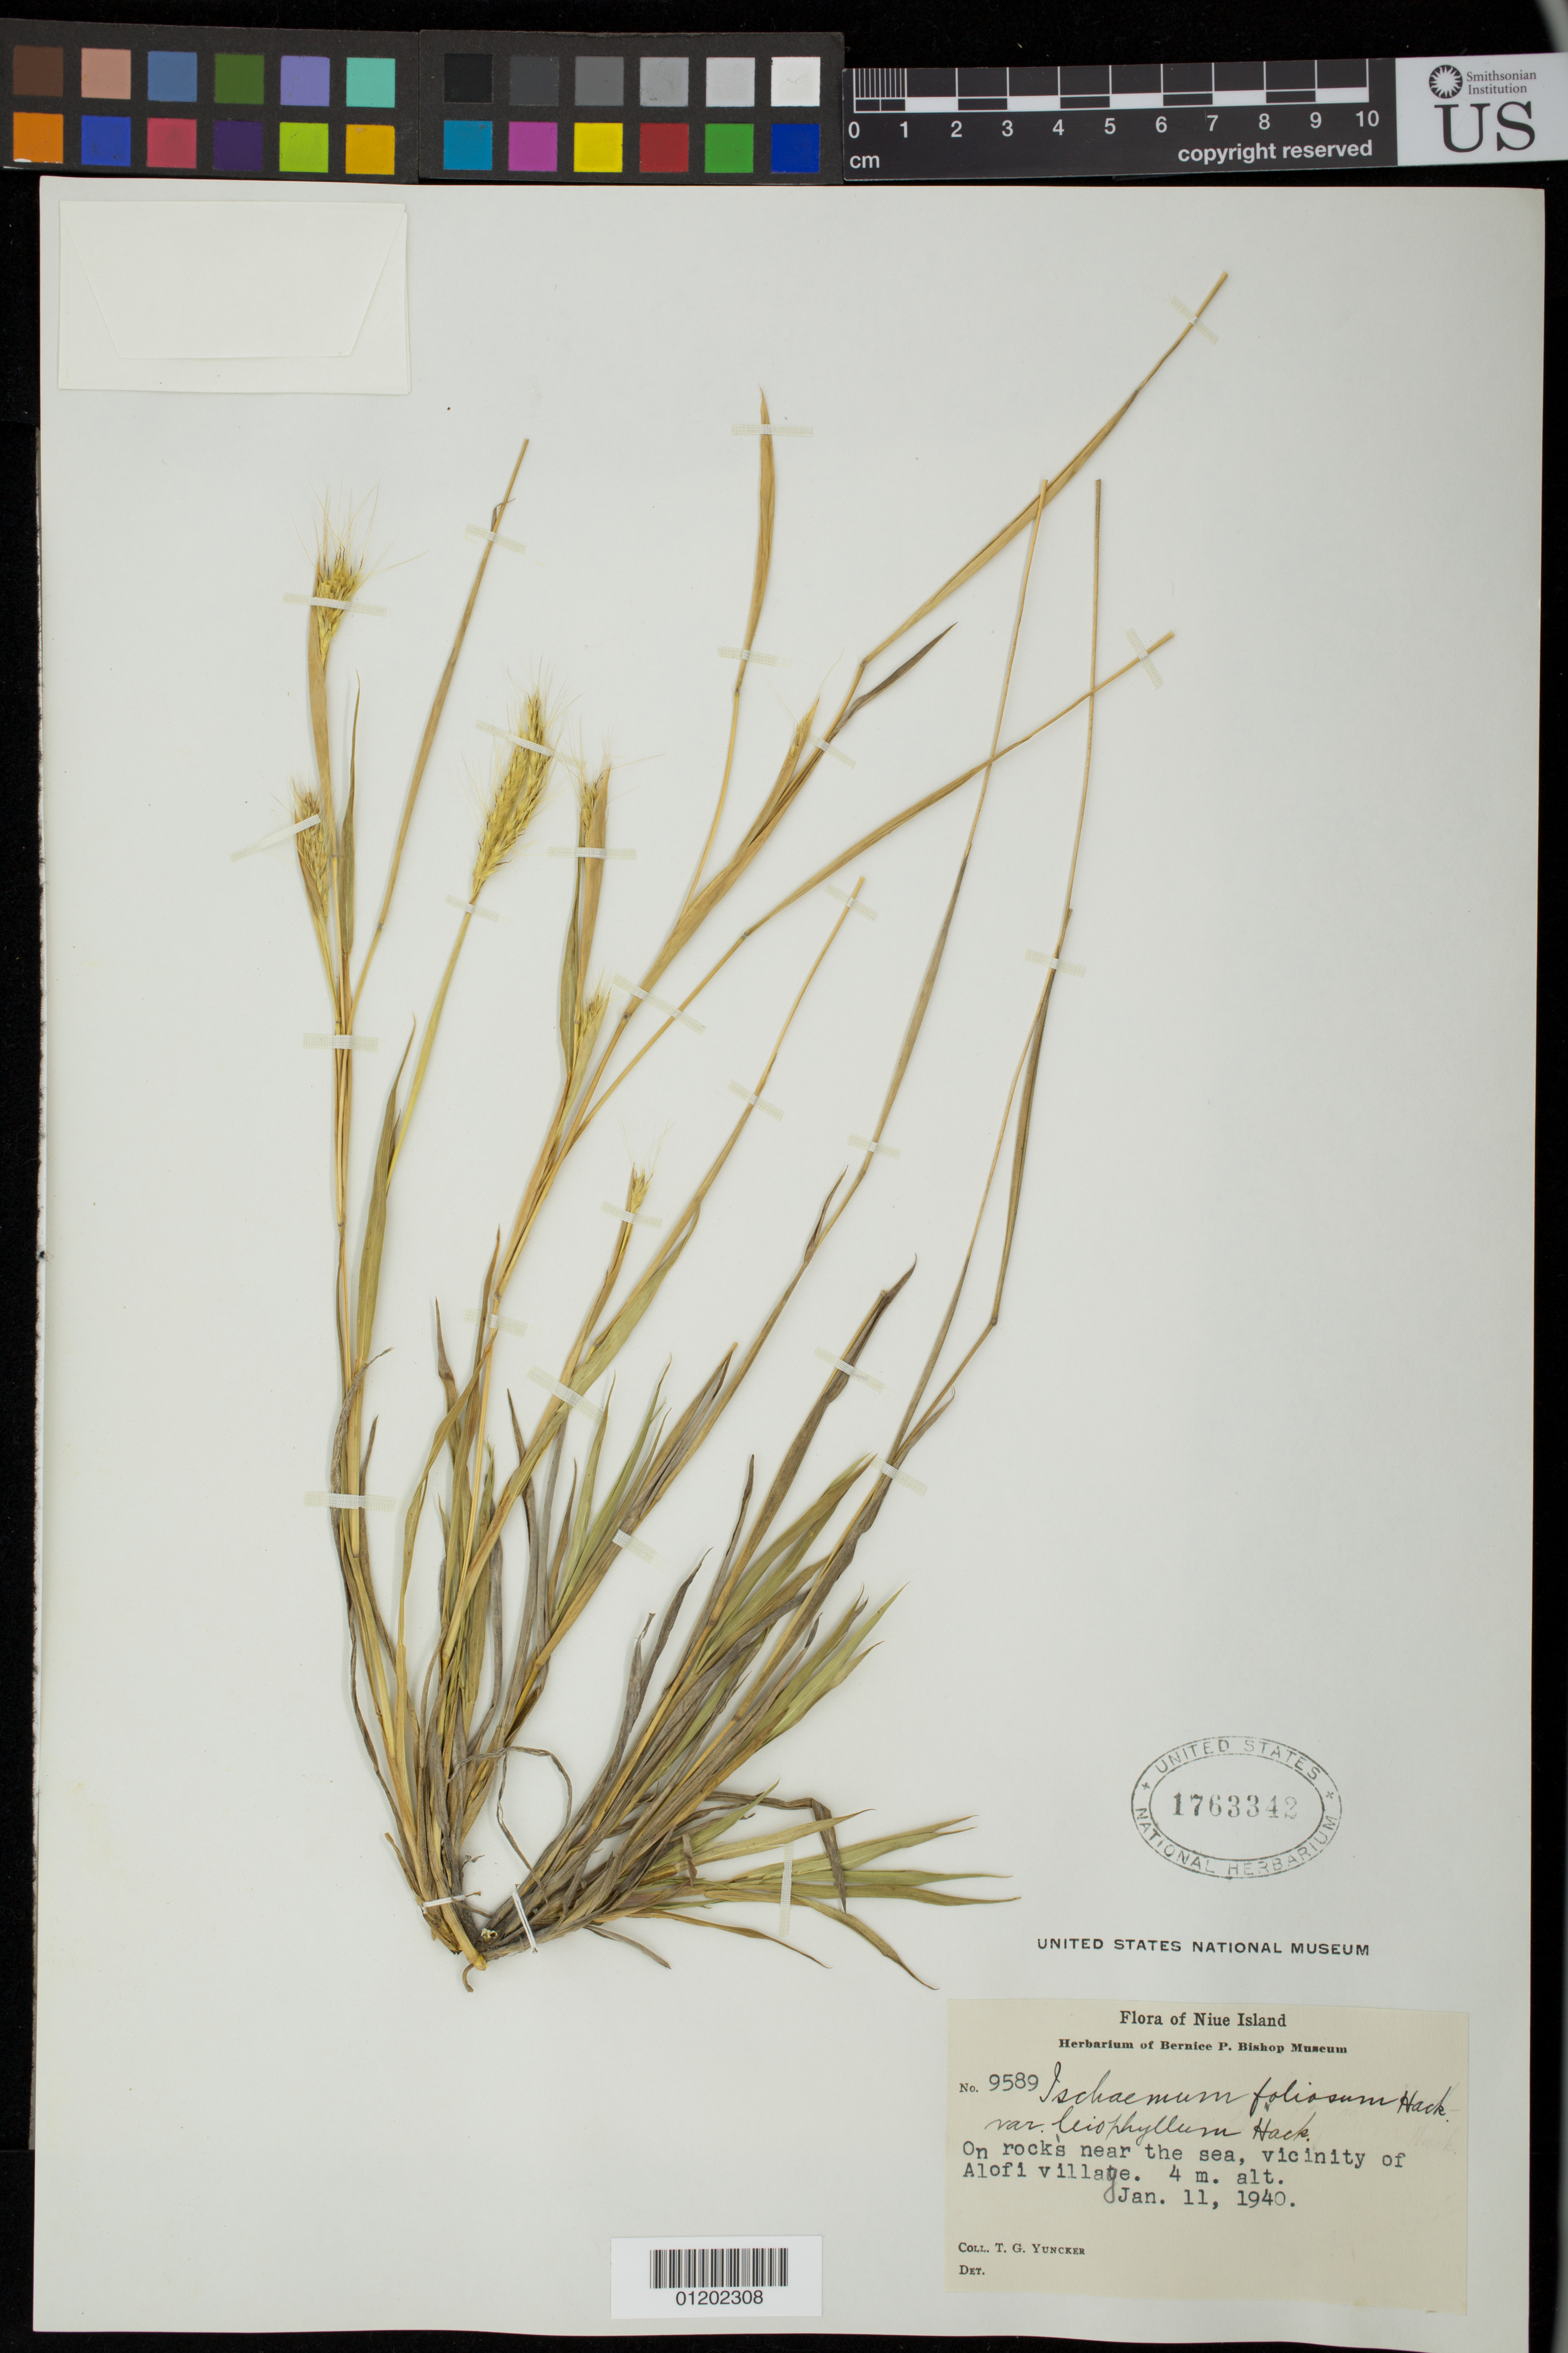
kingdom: Plantae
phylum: Tracheophyta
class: Liliopsida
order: Poales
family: Poaceae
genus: Ischaemum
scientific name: Ischaemum murinum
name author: G. Forst.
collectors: T. G. Yuncker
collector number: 9589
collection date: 1940-01-11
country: Niue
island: Niue I.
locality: Vicinity of Alofi Village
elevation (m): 4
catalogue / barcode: US 1763342